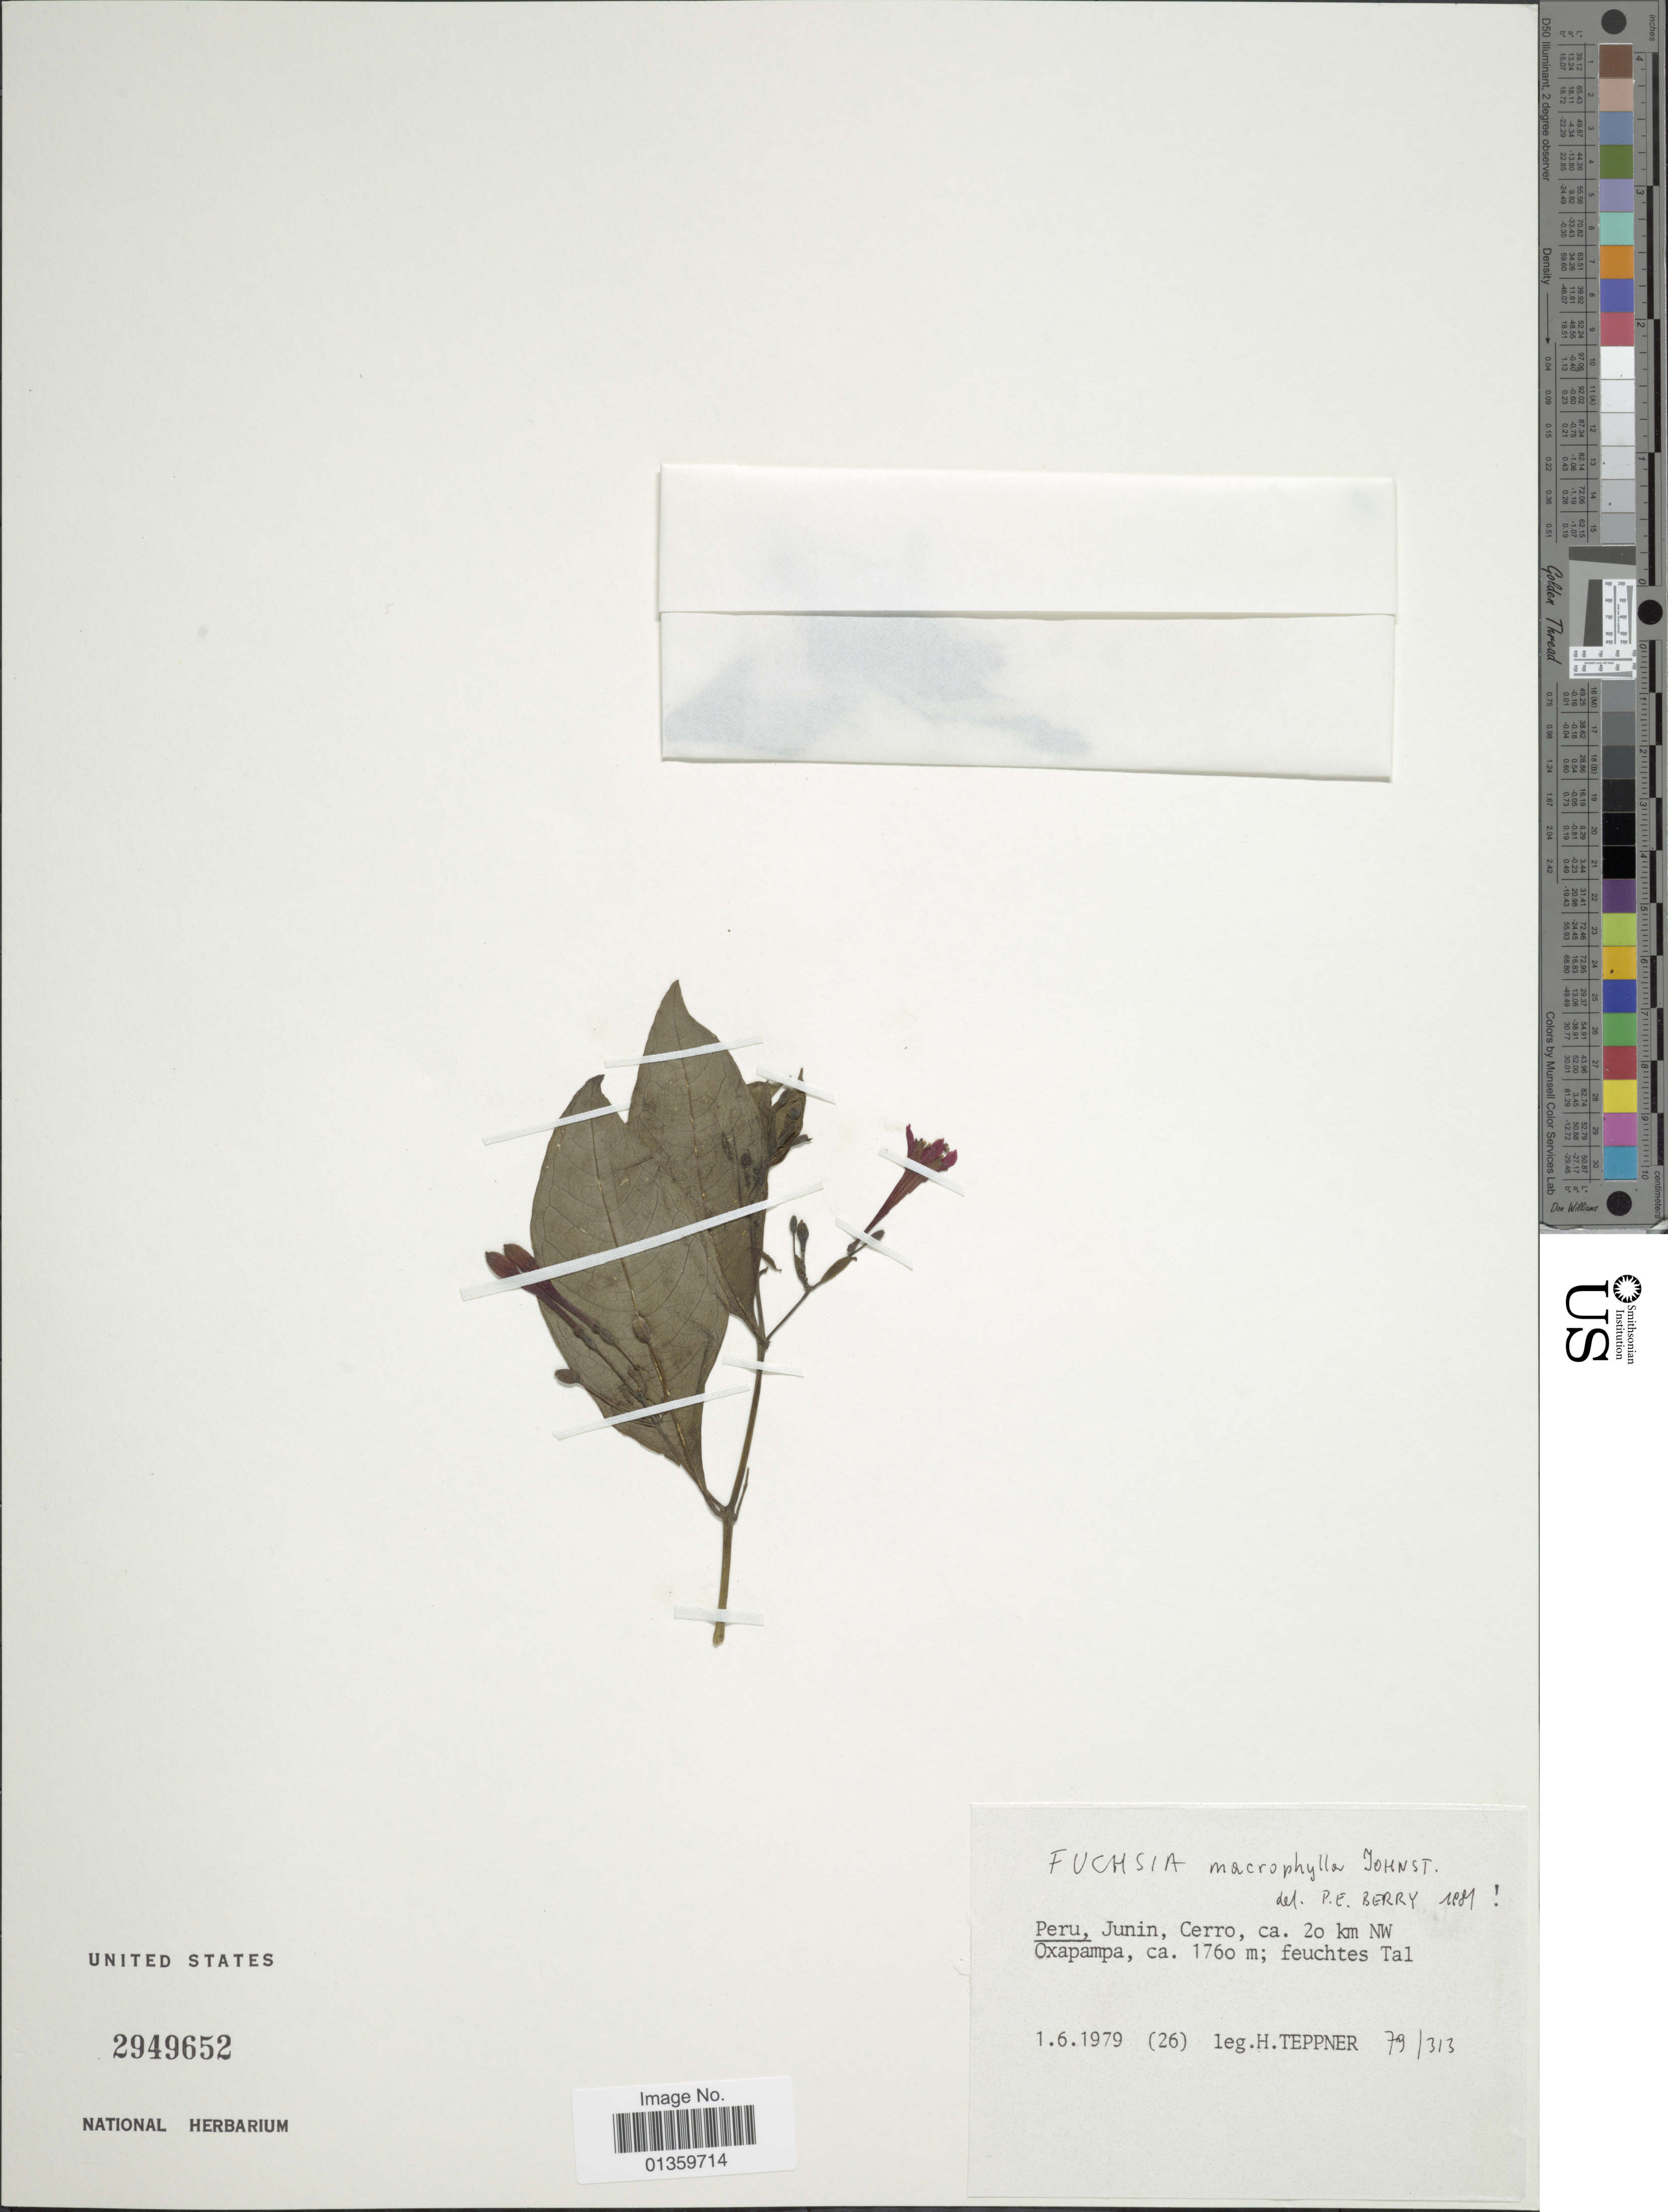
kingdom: Plantae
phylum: Tracheophyta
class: Magnoliopsida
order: Myrtales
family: Onagraceae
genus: Fuchsia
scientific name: Fuchsia macrophylla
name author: I.M. Johnst.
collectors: H. Teppner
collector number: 79/313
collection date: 1979-06-01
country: Peru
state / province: Junín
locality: Cerro, ca. 20 km NW Oxapampa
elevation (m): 1760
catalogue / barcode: US 2949652